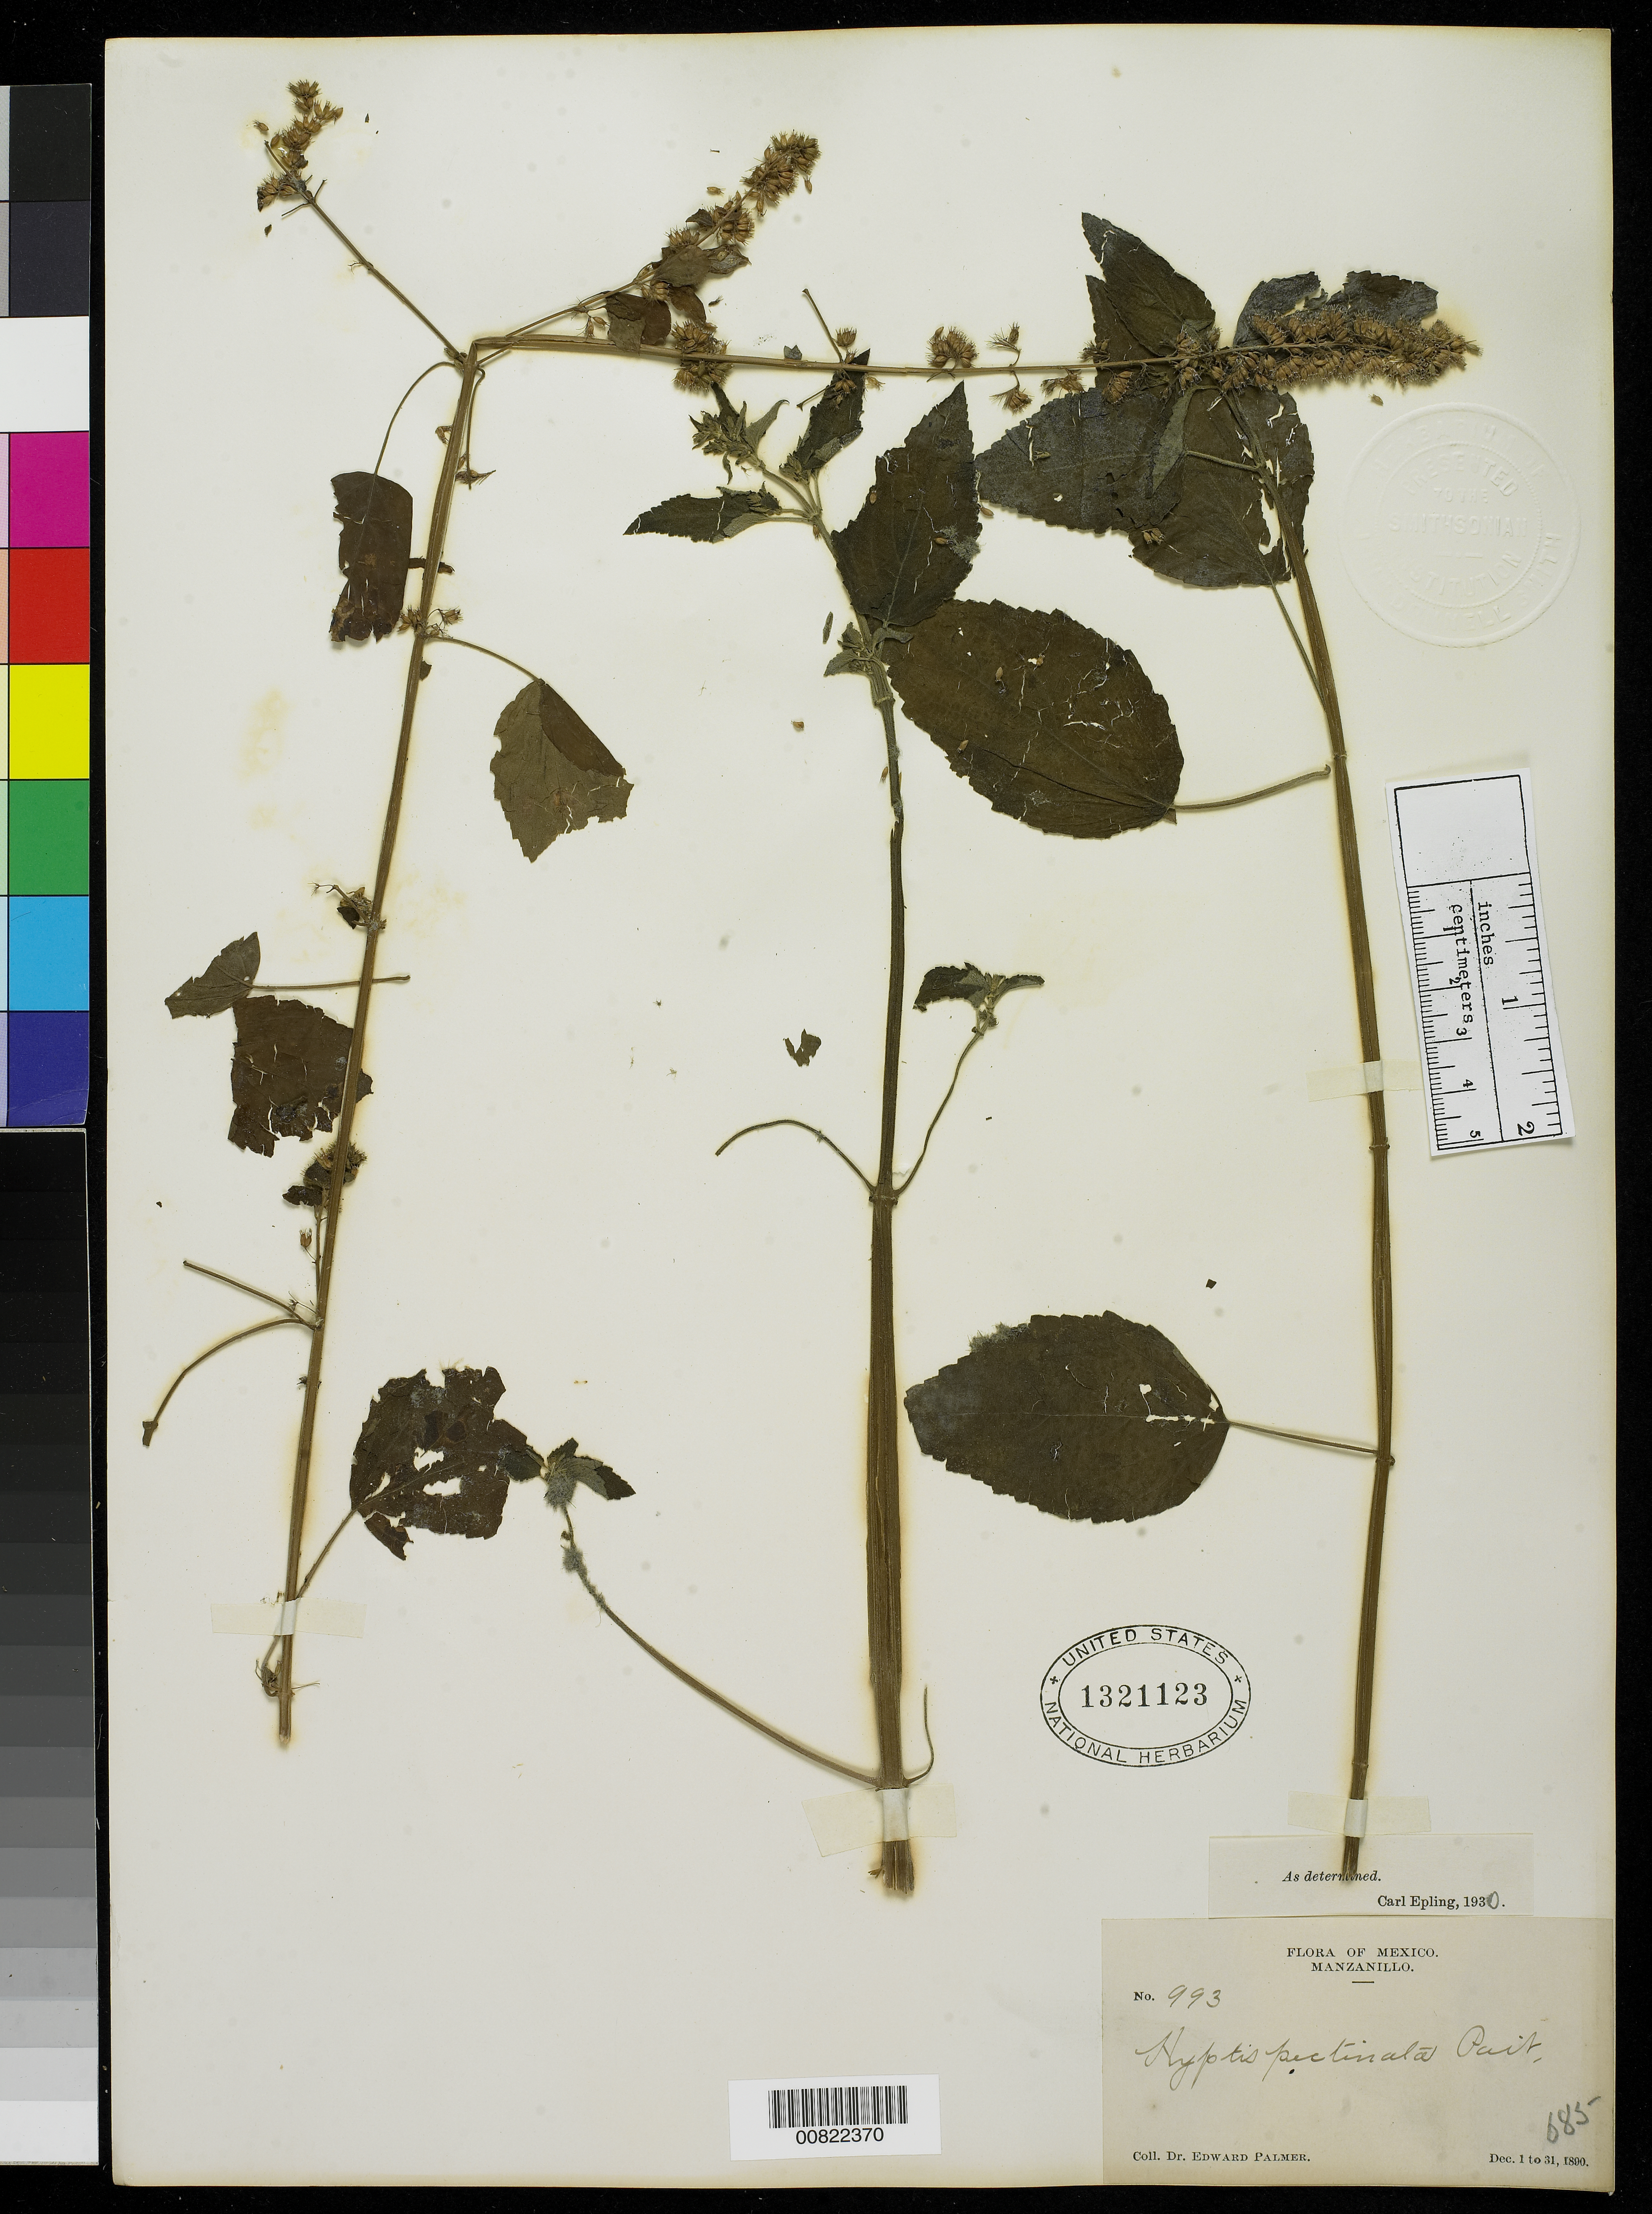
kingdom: Plantae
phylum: Tracheophyta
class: Magnoliopsida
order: Lamiales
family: Lamiaceae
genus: Mesosphaerum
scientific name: Mesosphaerum pectinatum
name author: (L.) Kuntze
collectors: E. Palmer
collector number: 993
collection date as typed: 01 Dec 1890 to 31 Dec 1890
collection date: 1890-12-01/1890-12-31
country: Mexico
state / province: Colima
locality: Manzanillo, Colima.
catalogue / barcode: US 1321123